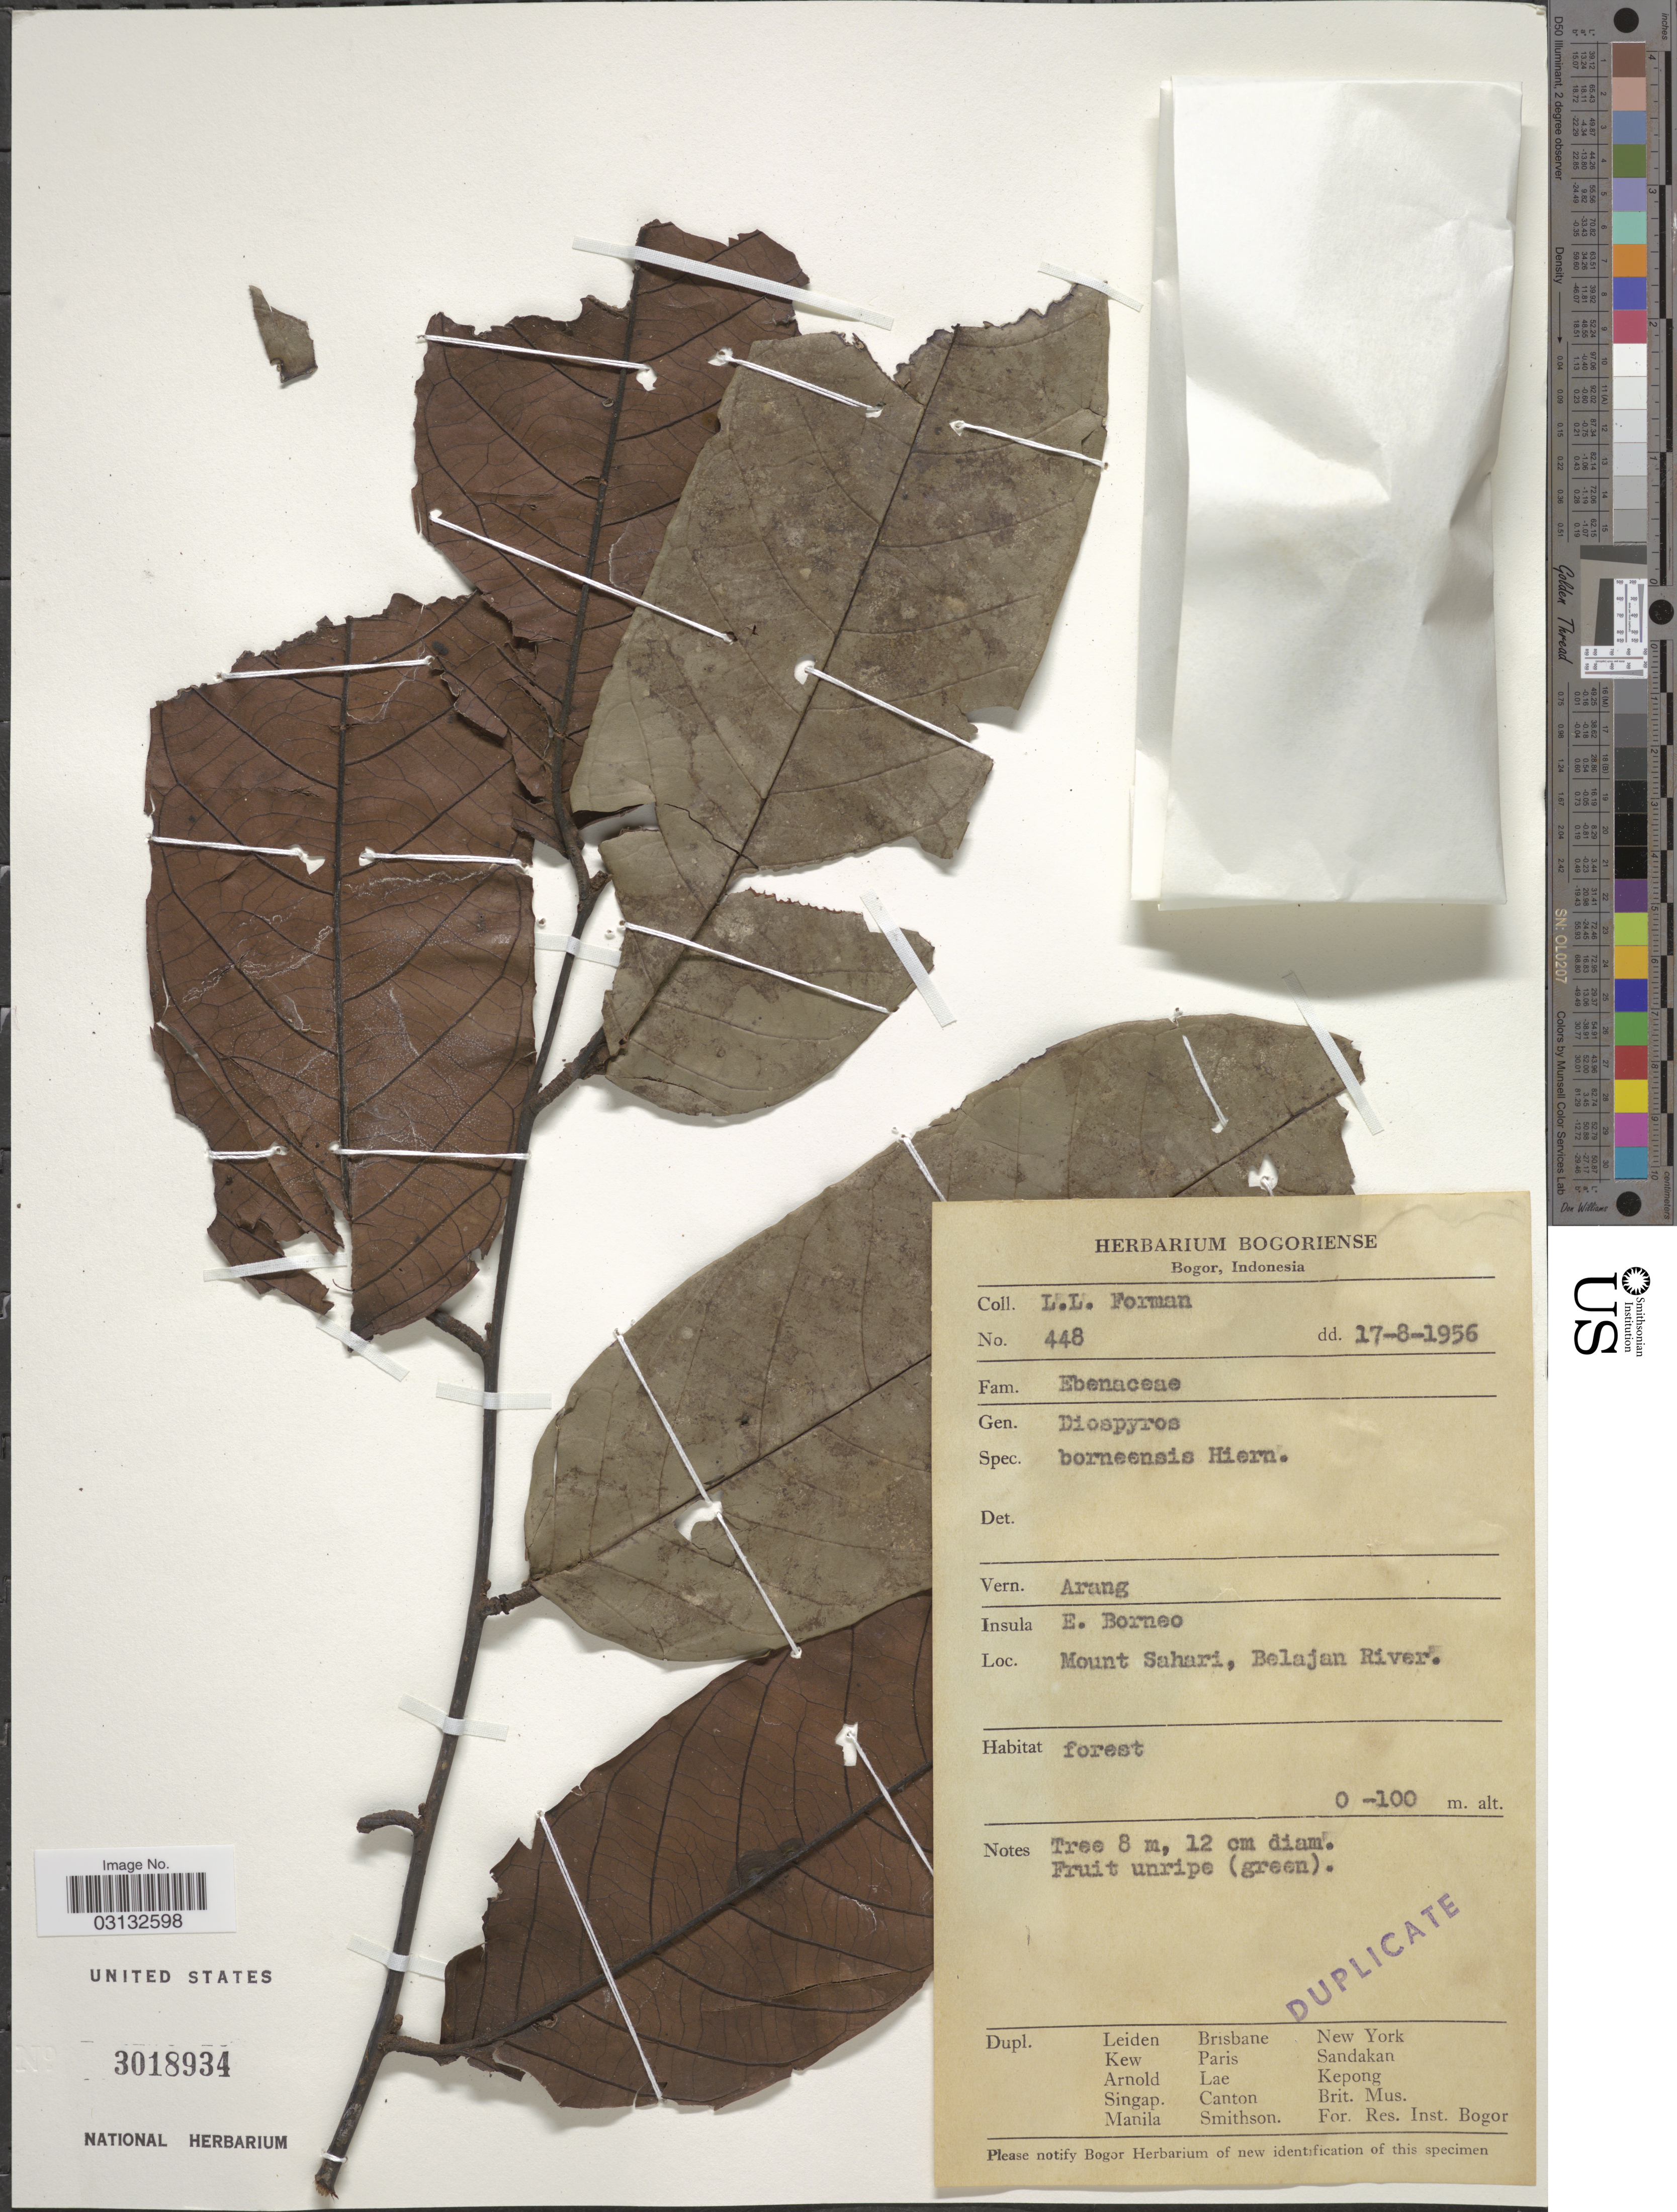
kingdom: Plantae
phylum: Tracheophyta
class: Magnoliopsida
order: Ericales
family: Ebenaceae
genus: Diospyros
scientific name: Diospyros borneensis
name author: Hiern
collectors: L. Forman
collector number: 448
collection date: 1956-08-17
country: Indonesia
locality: Insula E. Borneo. Mount Sahari, Belajan River.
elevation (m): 0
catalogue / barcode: US 3018934